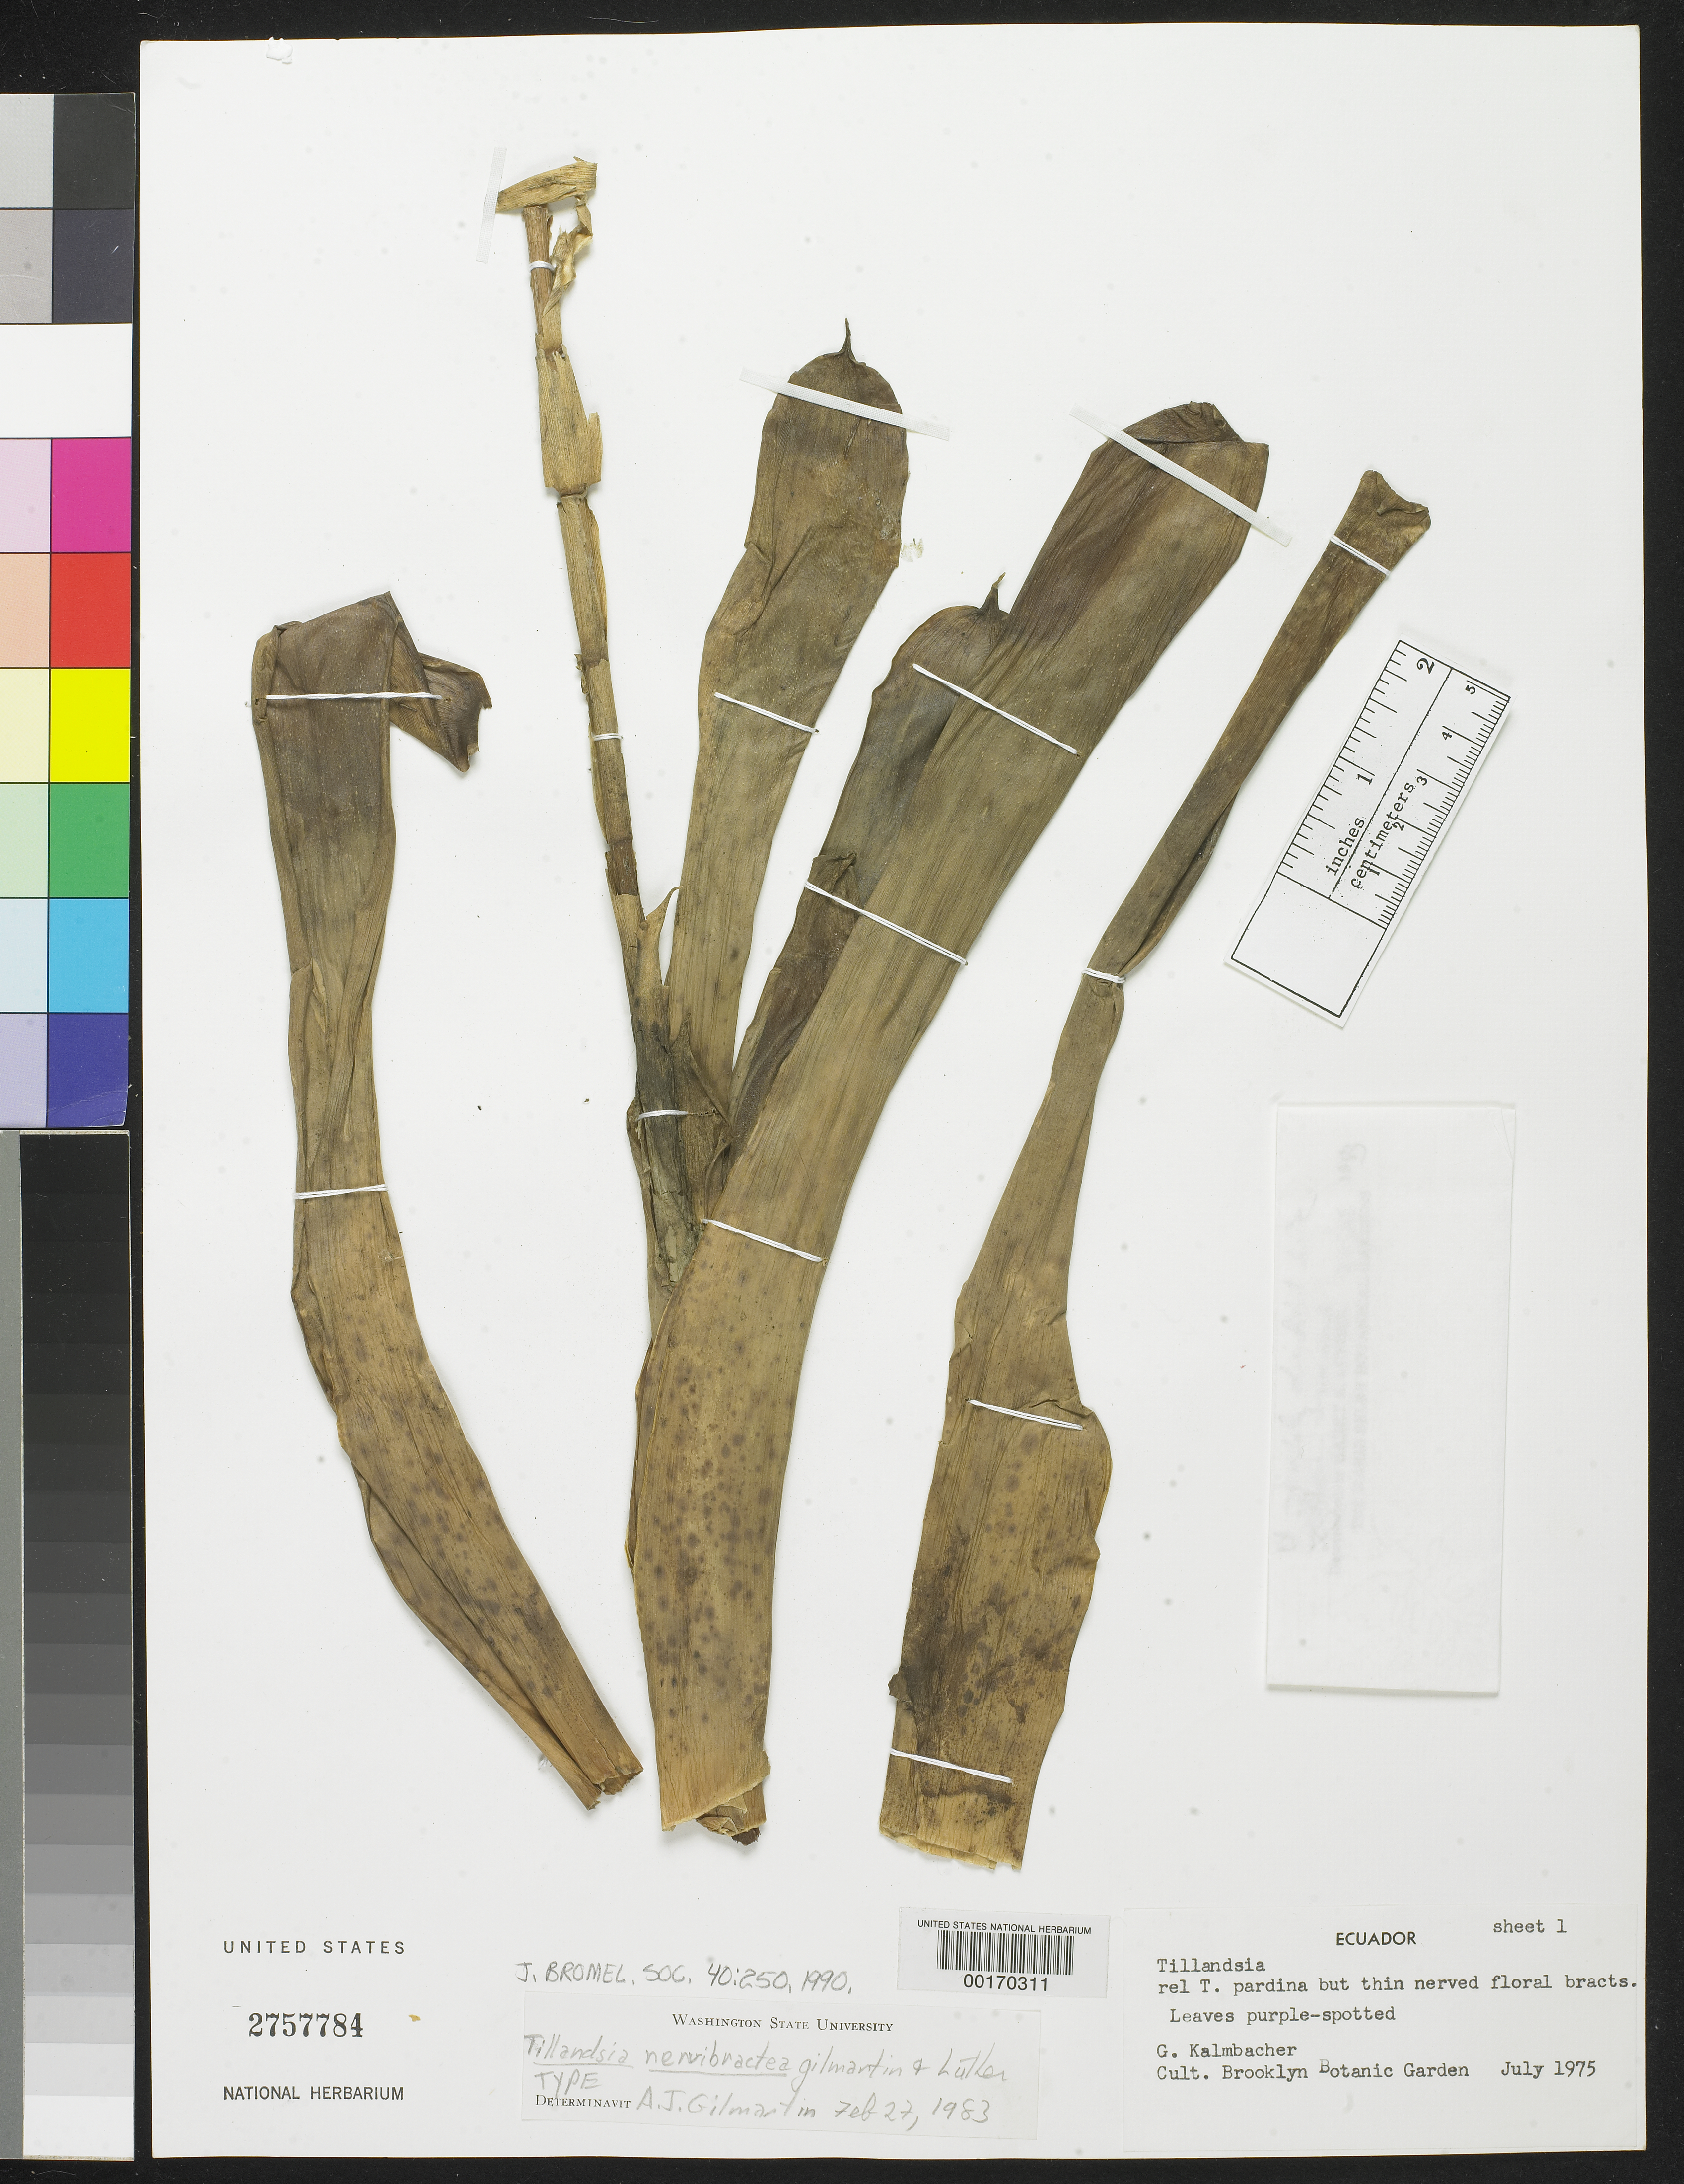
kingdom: Plantae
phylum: Tracheophyta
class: Liliopsida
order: Poales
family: Bromeliaceae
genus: Tillandsia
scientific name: Tillandsia nervibractea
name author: Gilmartin & H. Luther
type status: Holotype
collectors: G. Kalmbacher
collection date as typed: Jul 1975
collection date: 1975-07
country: Peru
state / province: San Martín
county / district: Mariscal Cáceres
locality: Rio Huallaga, margen Derecha del; Balsa Probana; dtto. Tocache Nuevo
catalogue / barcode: US 2757784